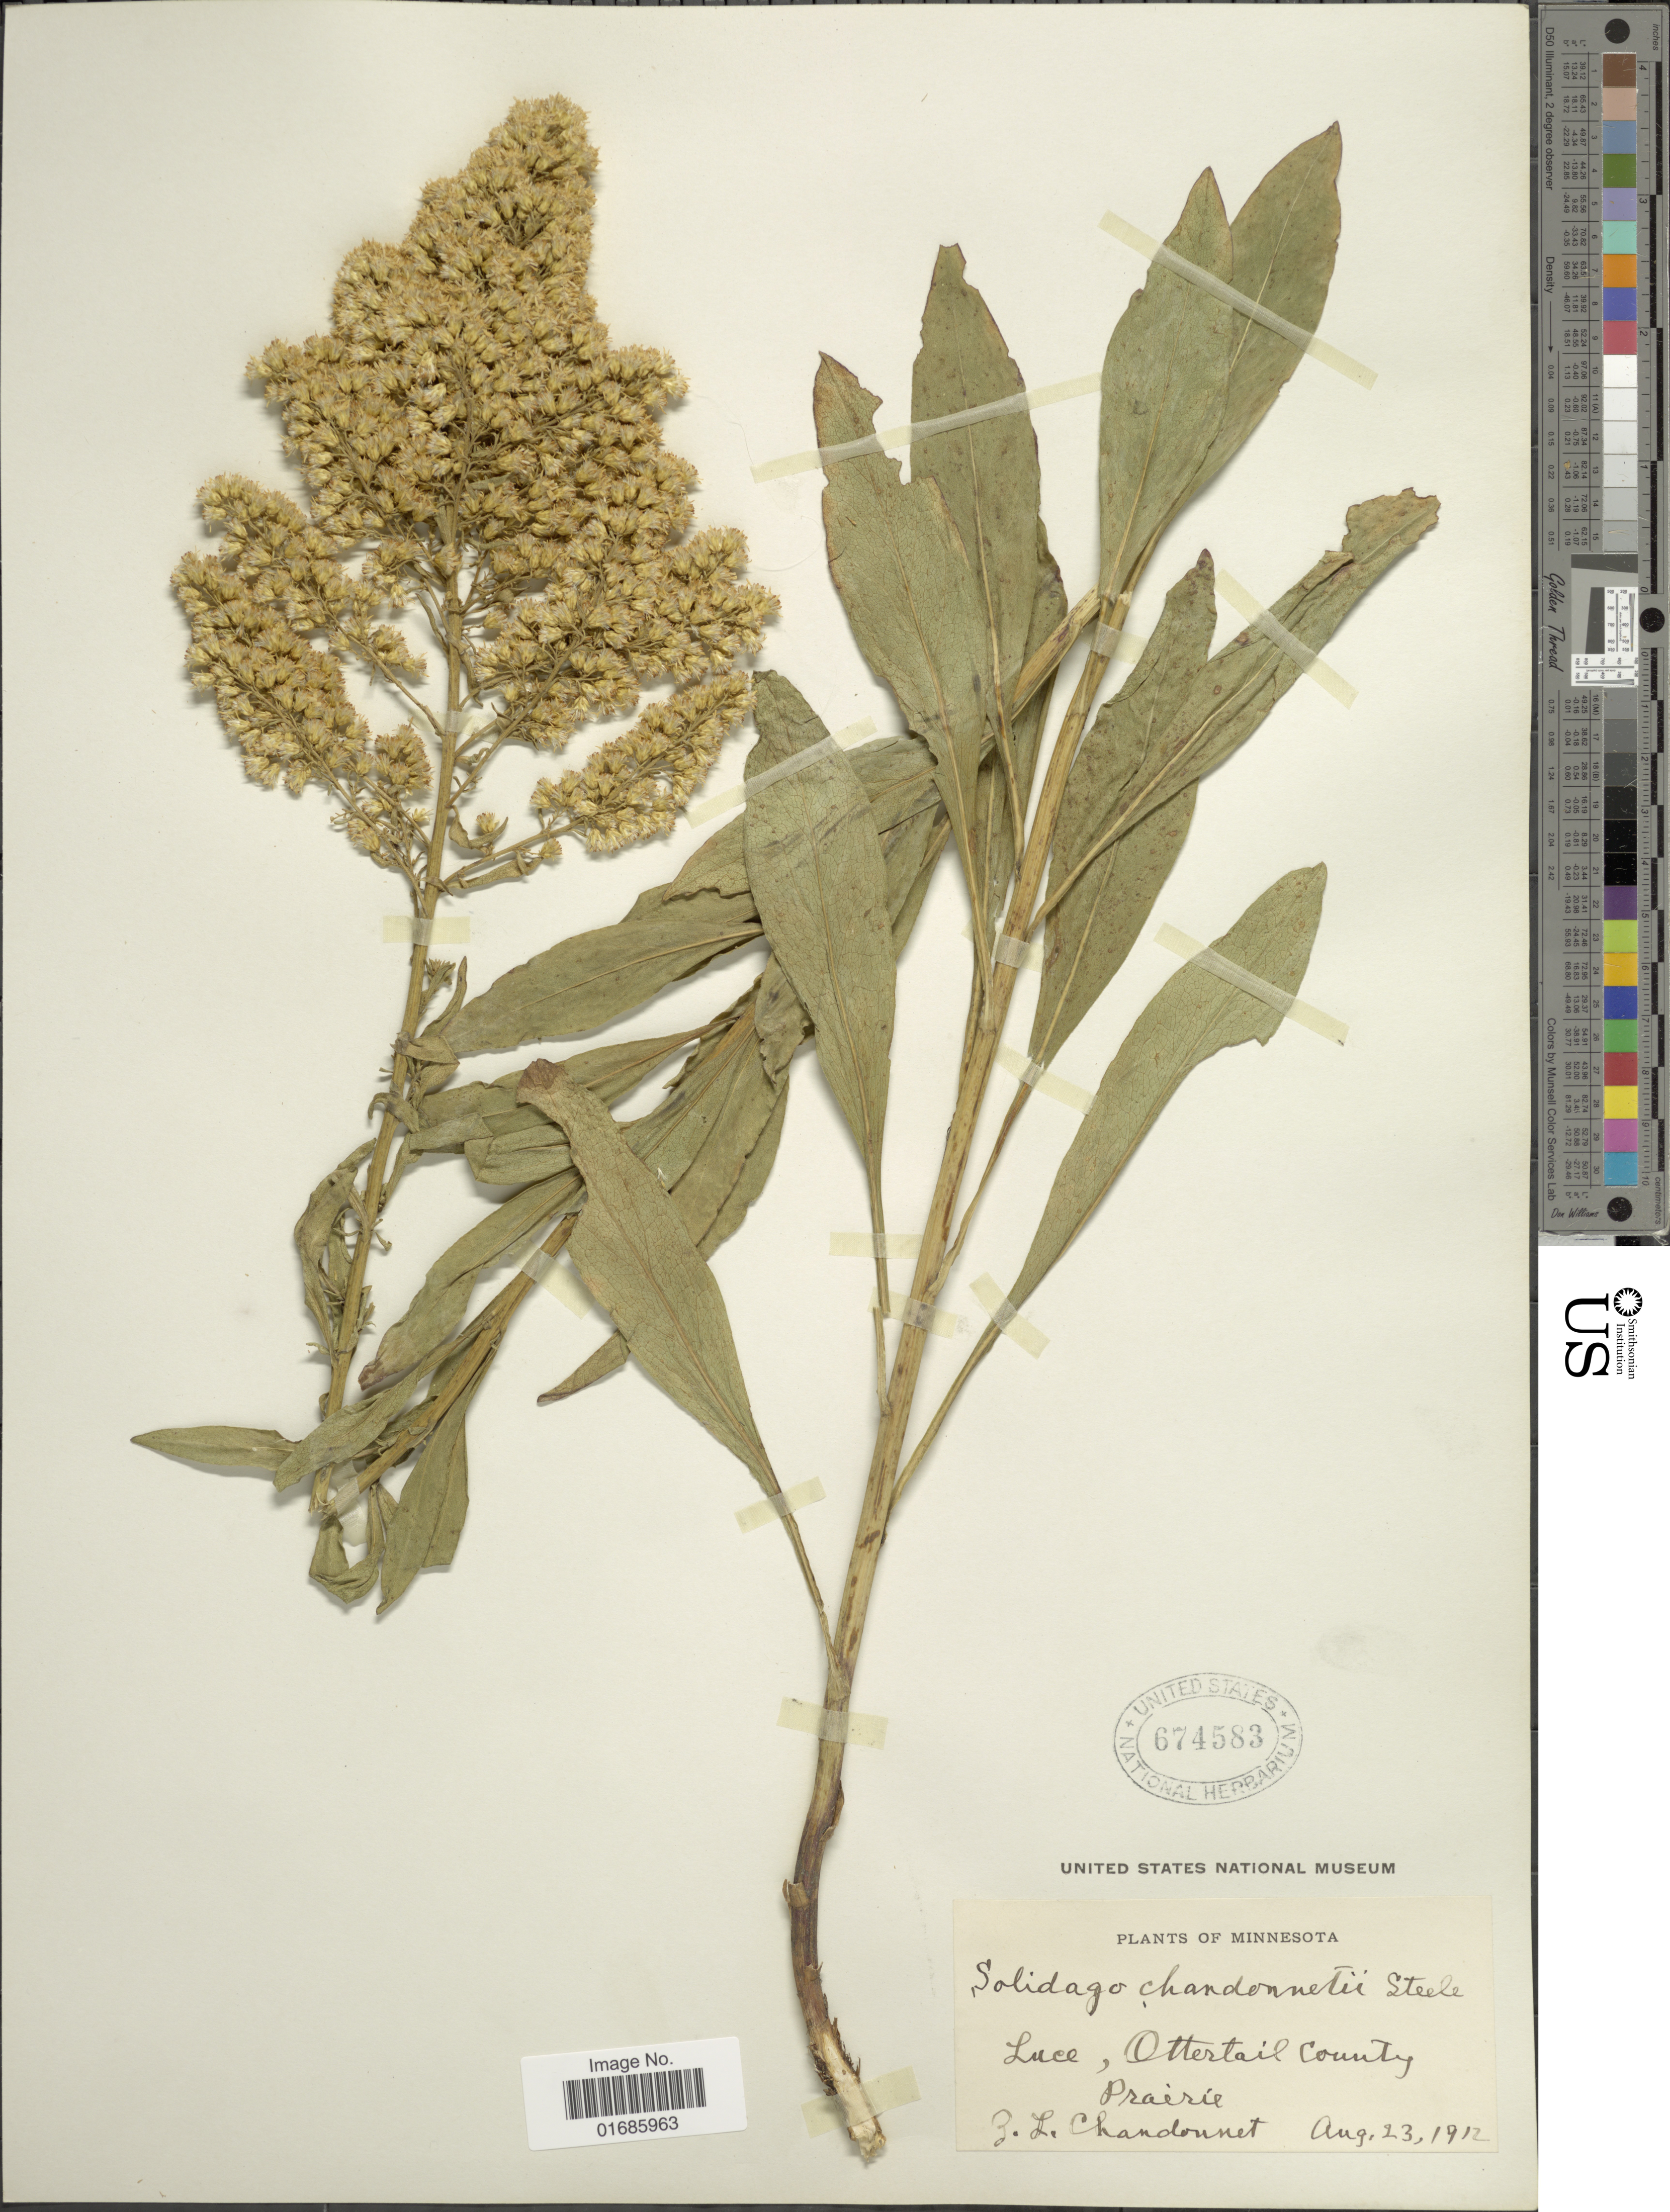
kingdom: Plantae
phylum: Tracheophyta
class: Magnoliopsida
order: Asterales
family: Asteraceae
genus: Solidago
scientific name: Solidago chandonnetii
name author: E.S. Steele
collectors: Z. Chandonnet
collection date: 1912-08-23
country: United States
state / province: Minnesota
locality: Luce, Ottertail County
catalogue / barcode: US 674583